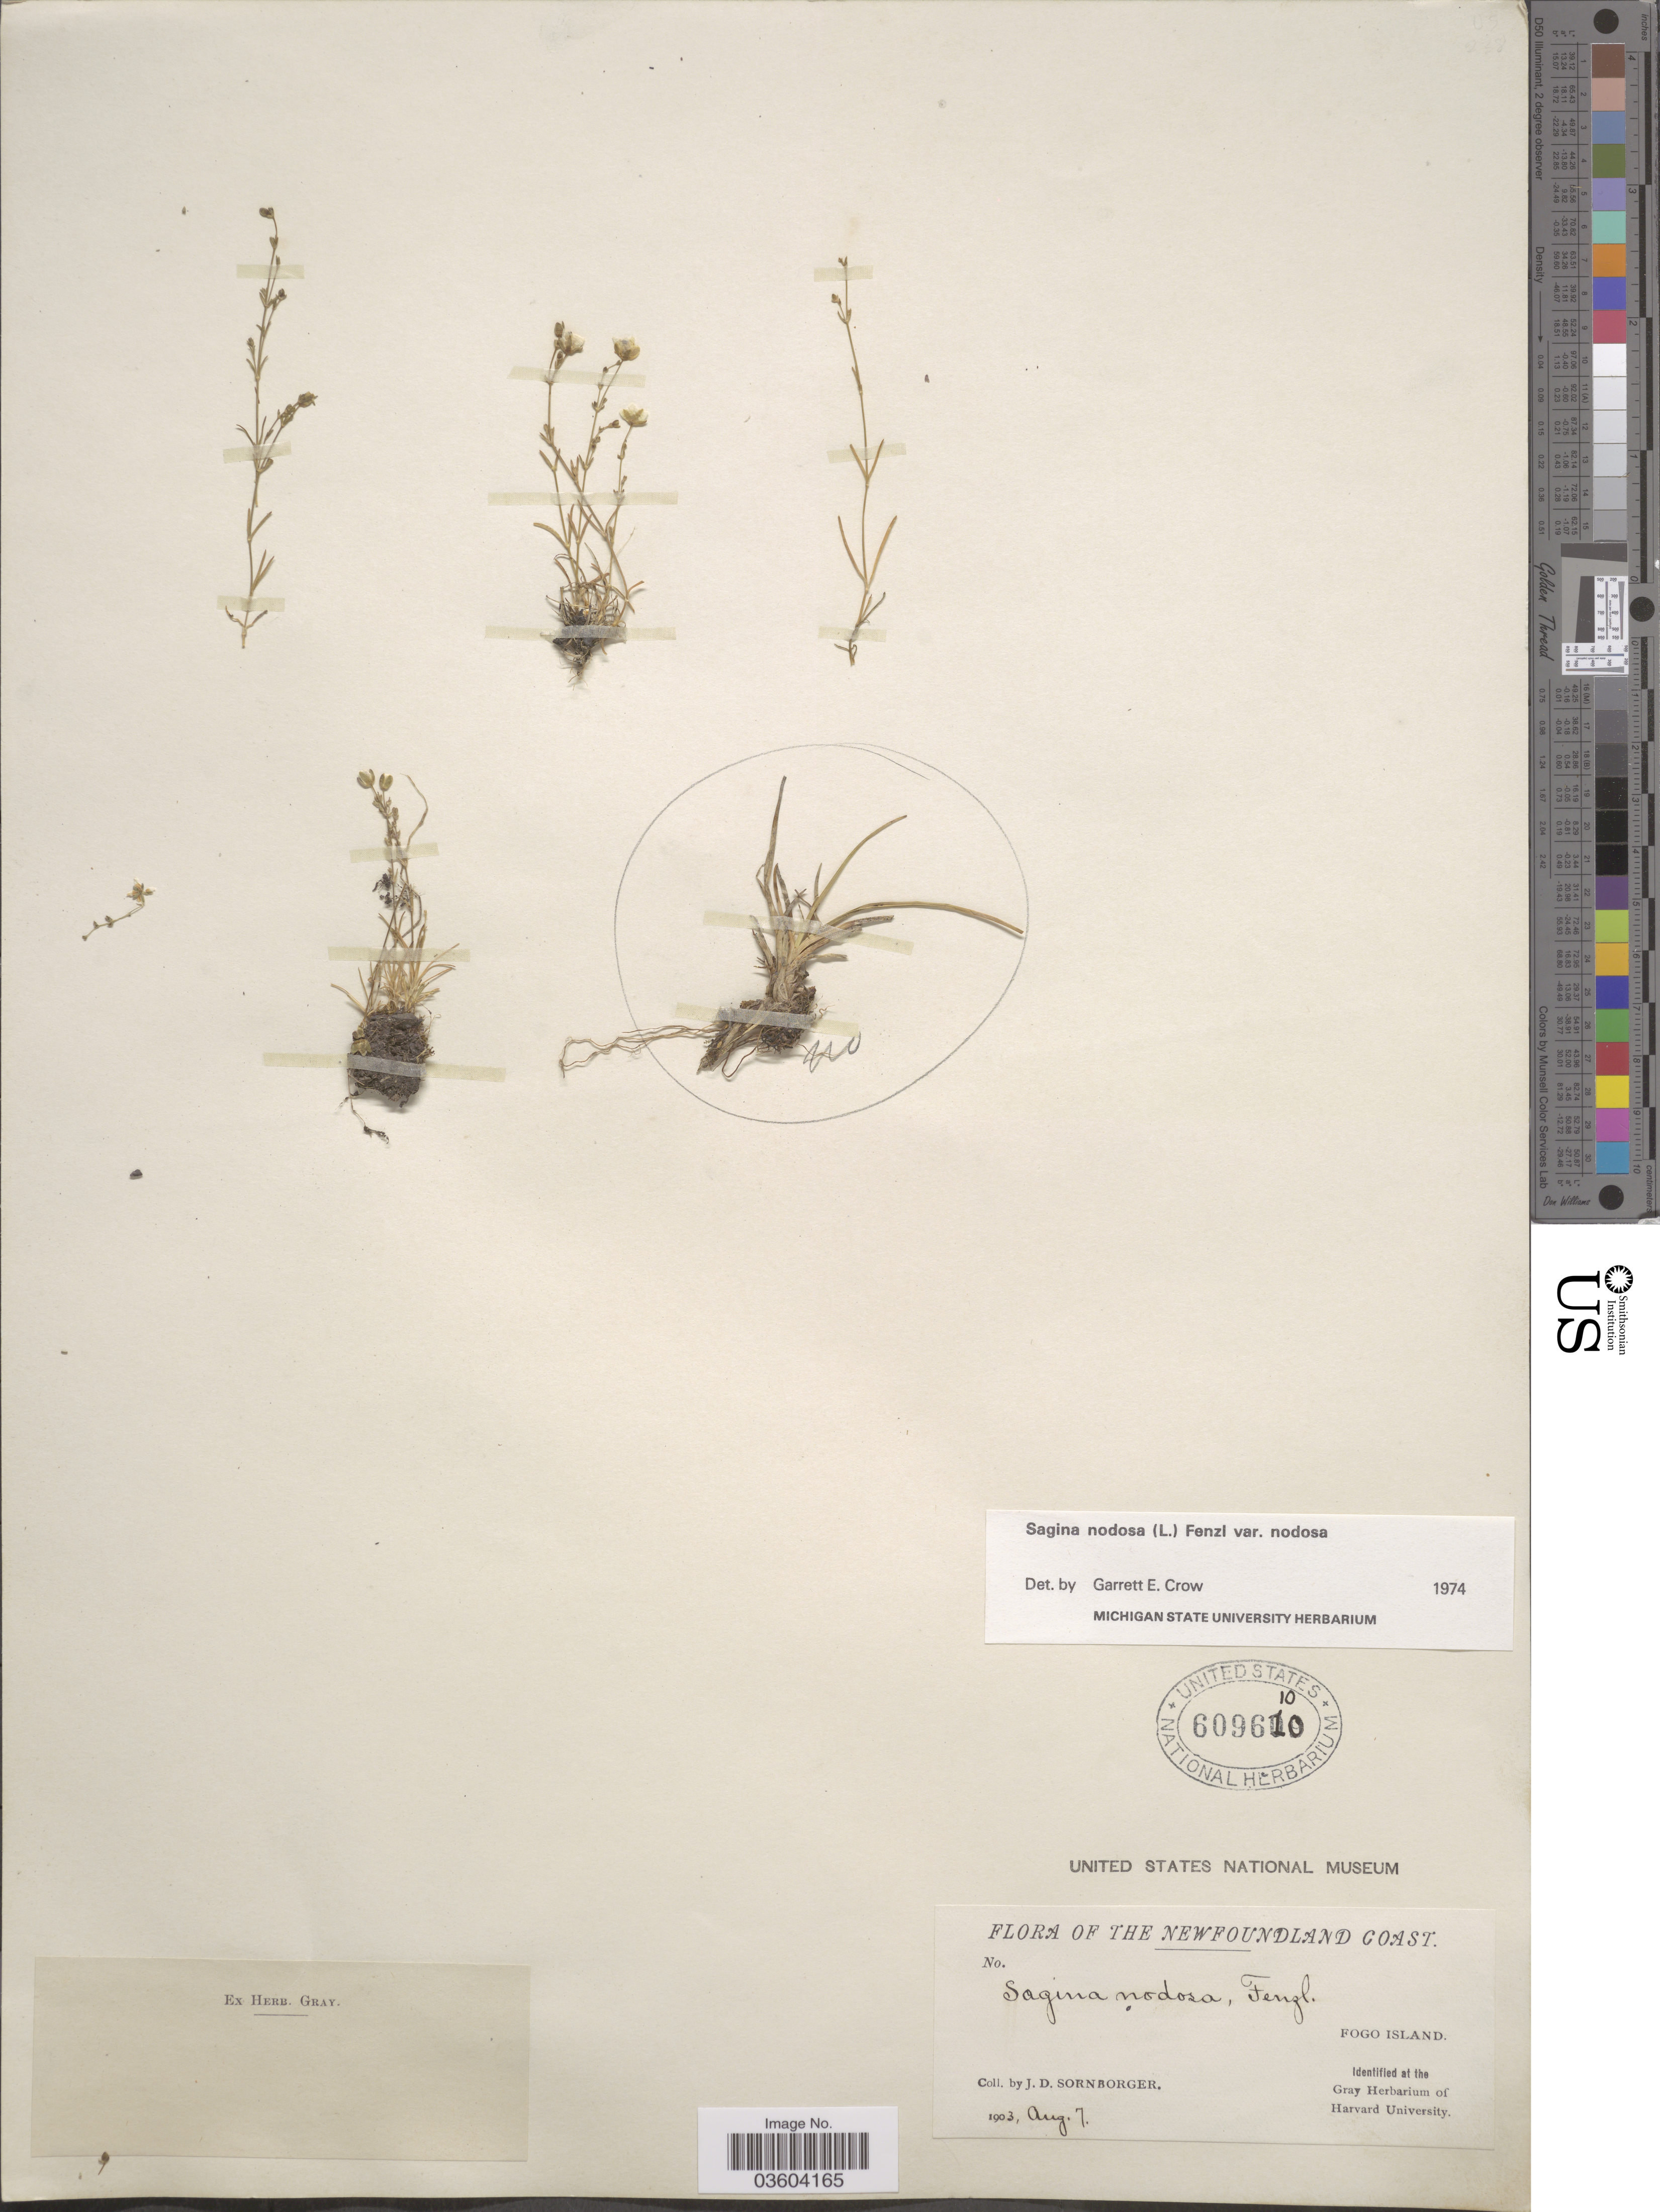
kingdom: Plantae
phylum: Tracheophyta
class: Magnoliopsida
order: Caryophyllales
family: Caryophyllaceae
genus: Sagina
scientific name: Sagina nodosa var. nodosa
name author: (L.) Fenzl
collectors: J. Sornborger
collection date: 1903-08-07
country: Canada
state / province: Newfoundland and Labrador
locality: The Newfoundland Coast. Fogo Island.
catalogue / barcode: US 609610